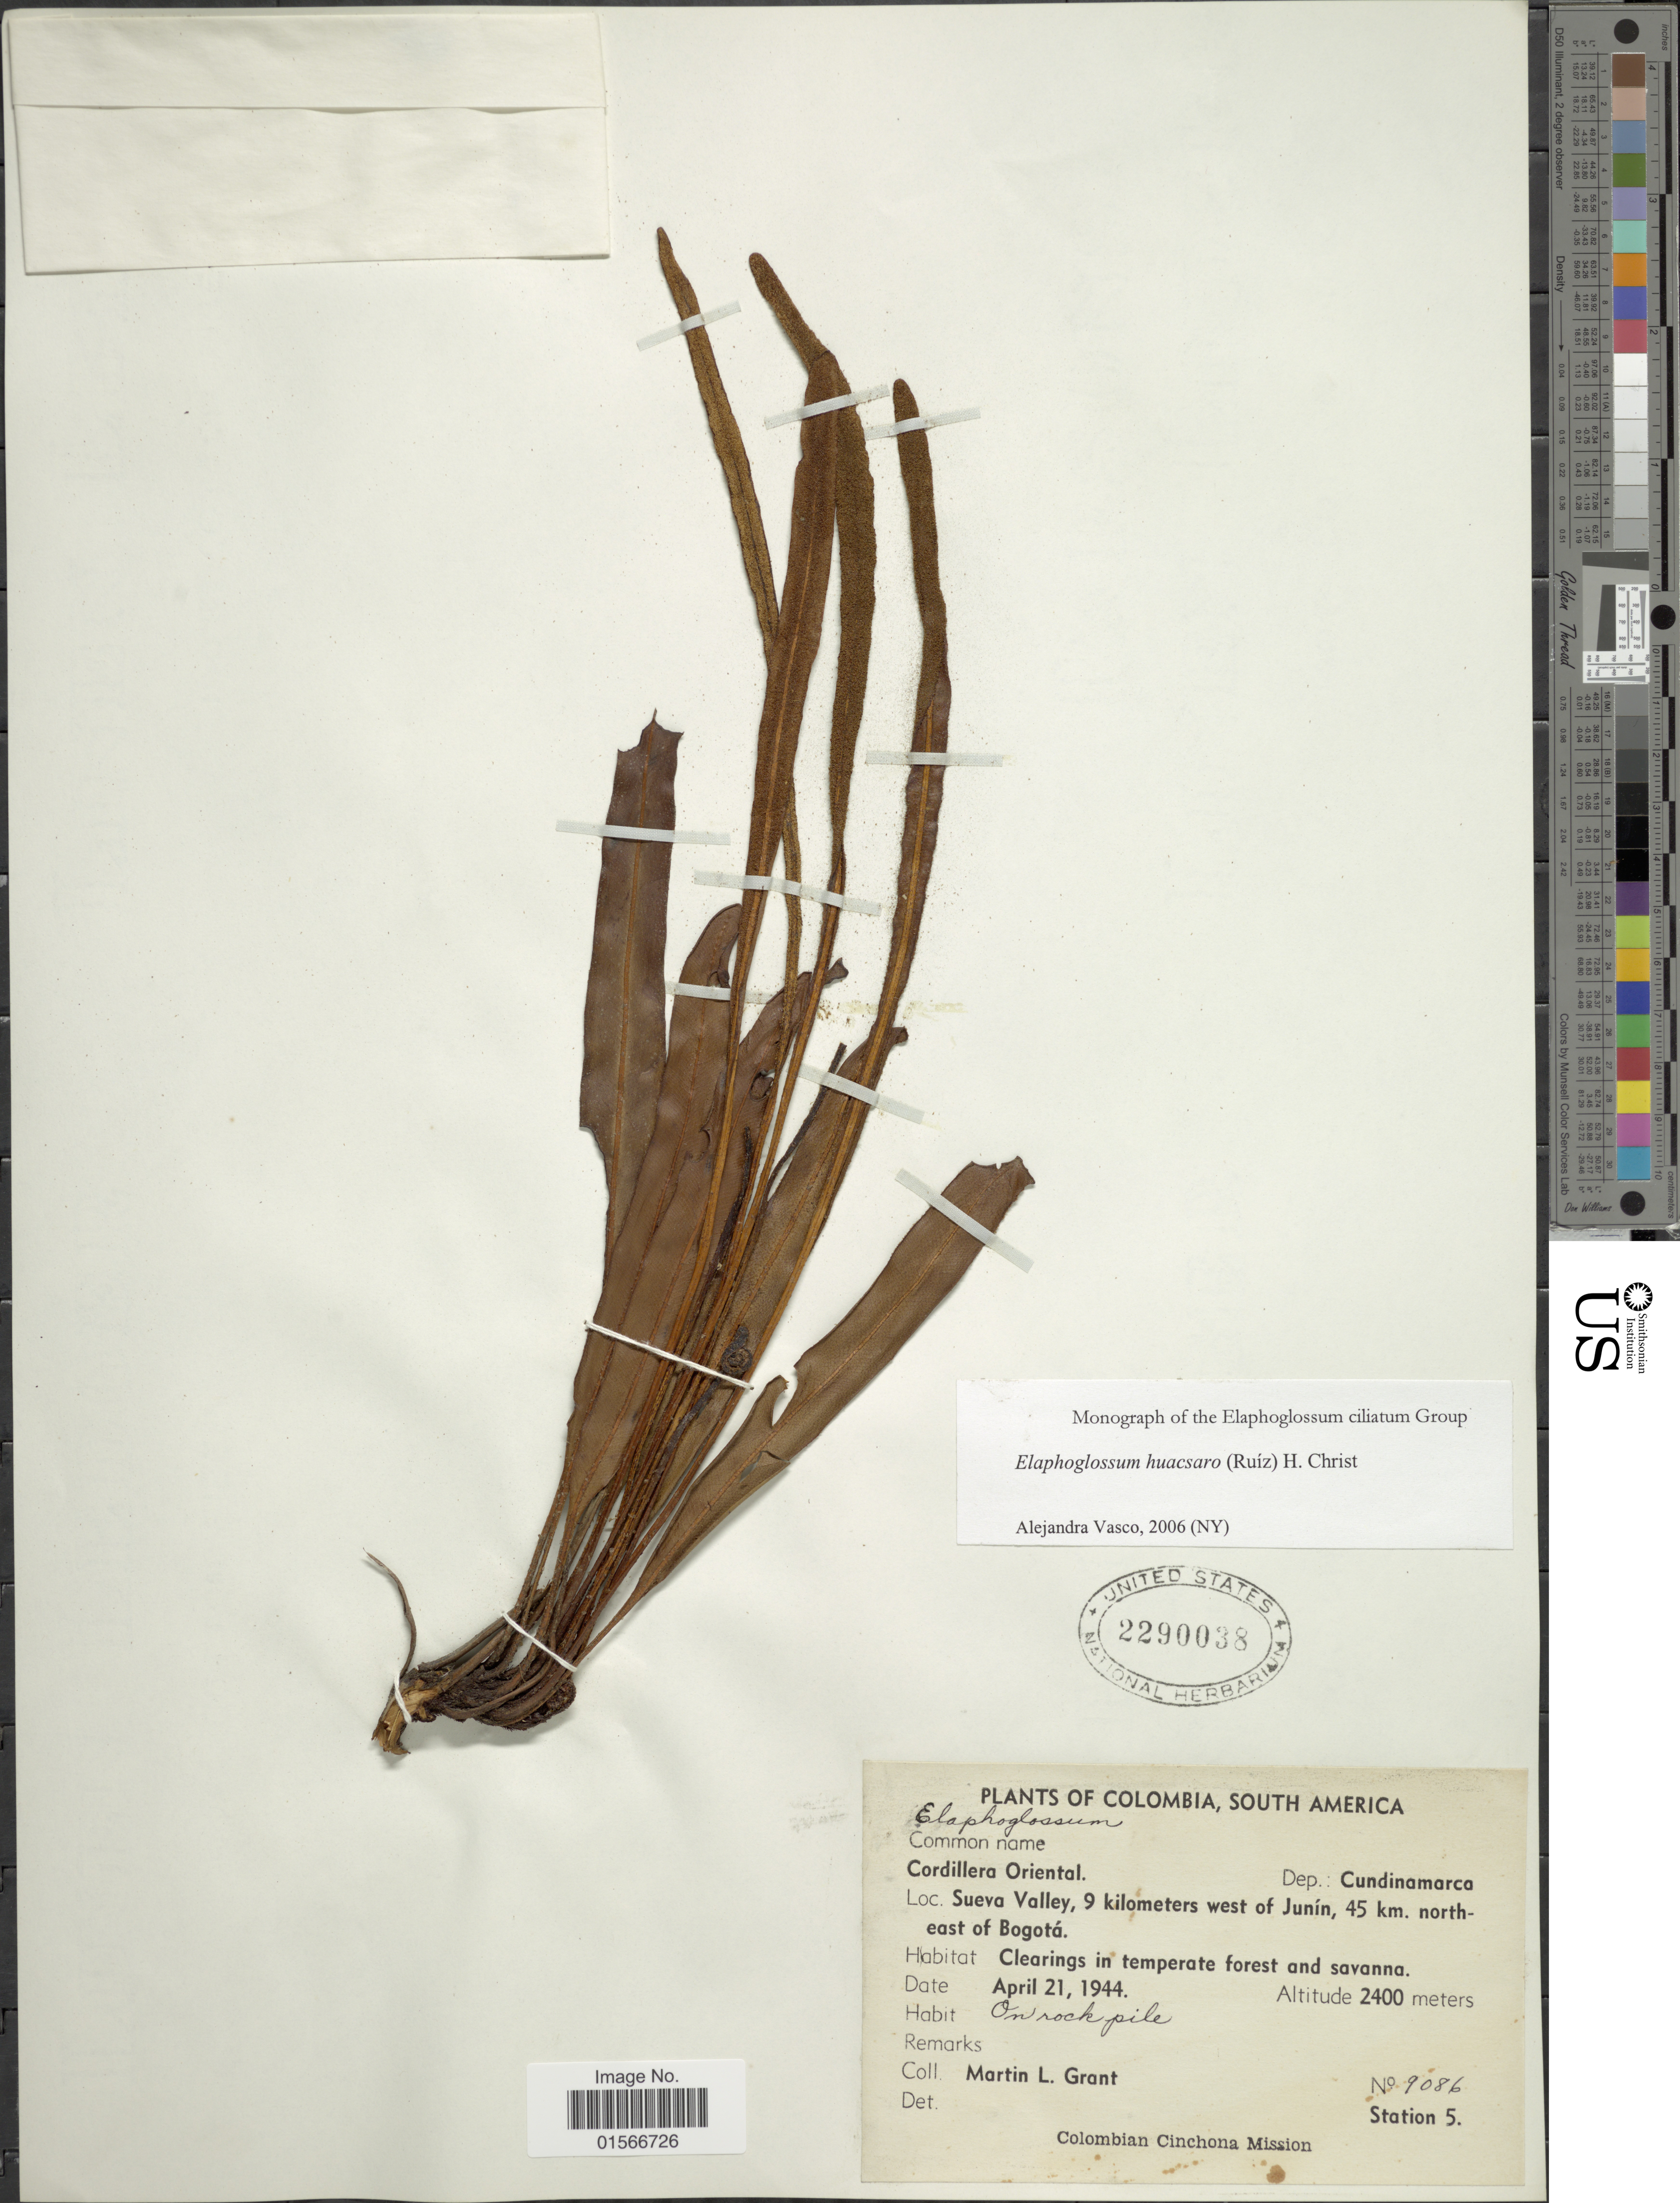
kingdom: Plantae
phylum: Tracheophyta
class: Polypodiopsida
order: Polypodiales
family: Dryopteridaceae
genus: Elaphoglossum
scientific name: Elaphoglossum huacsaro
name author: (Ruiz) Christ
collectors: M. L. Grant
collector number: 9086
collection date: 1944-04-21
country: Colombia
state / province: Cundinamarca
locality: Cordillera Oriental, Dep.: Cundinamarca, Sueva Valley, 9 kilometers west of Junín, 45 km. northeast of Bogotá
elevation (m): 2400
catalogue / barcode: US 2290038